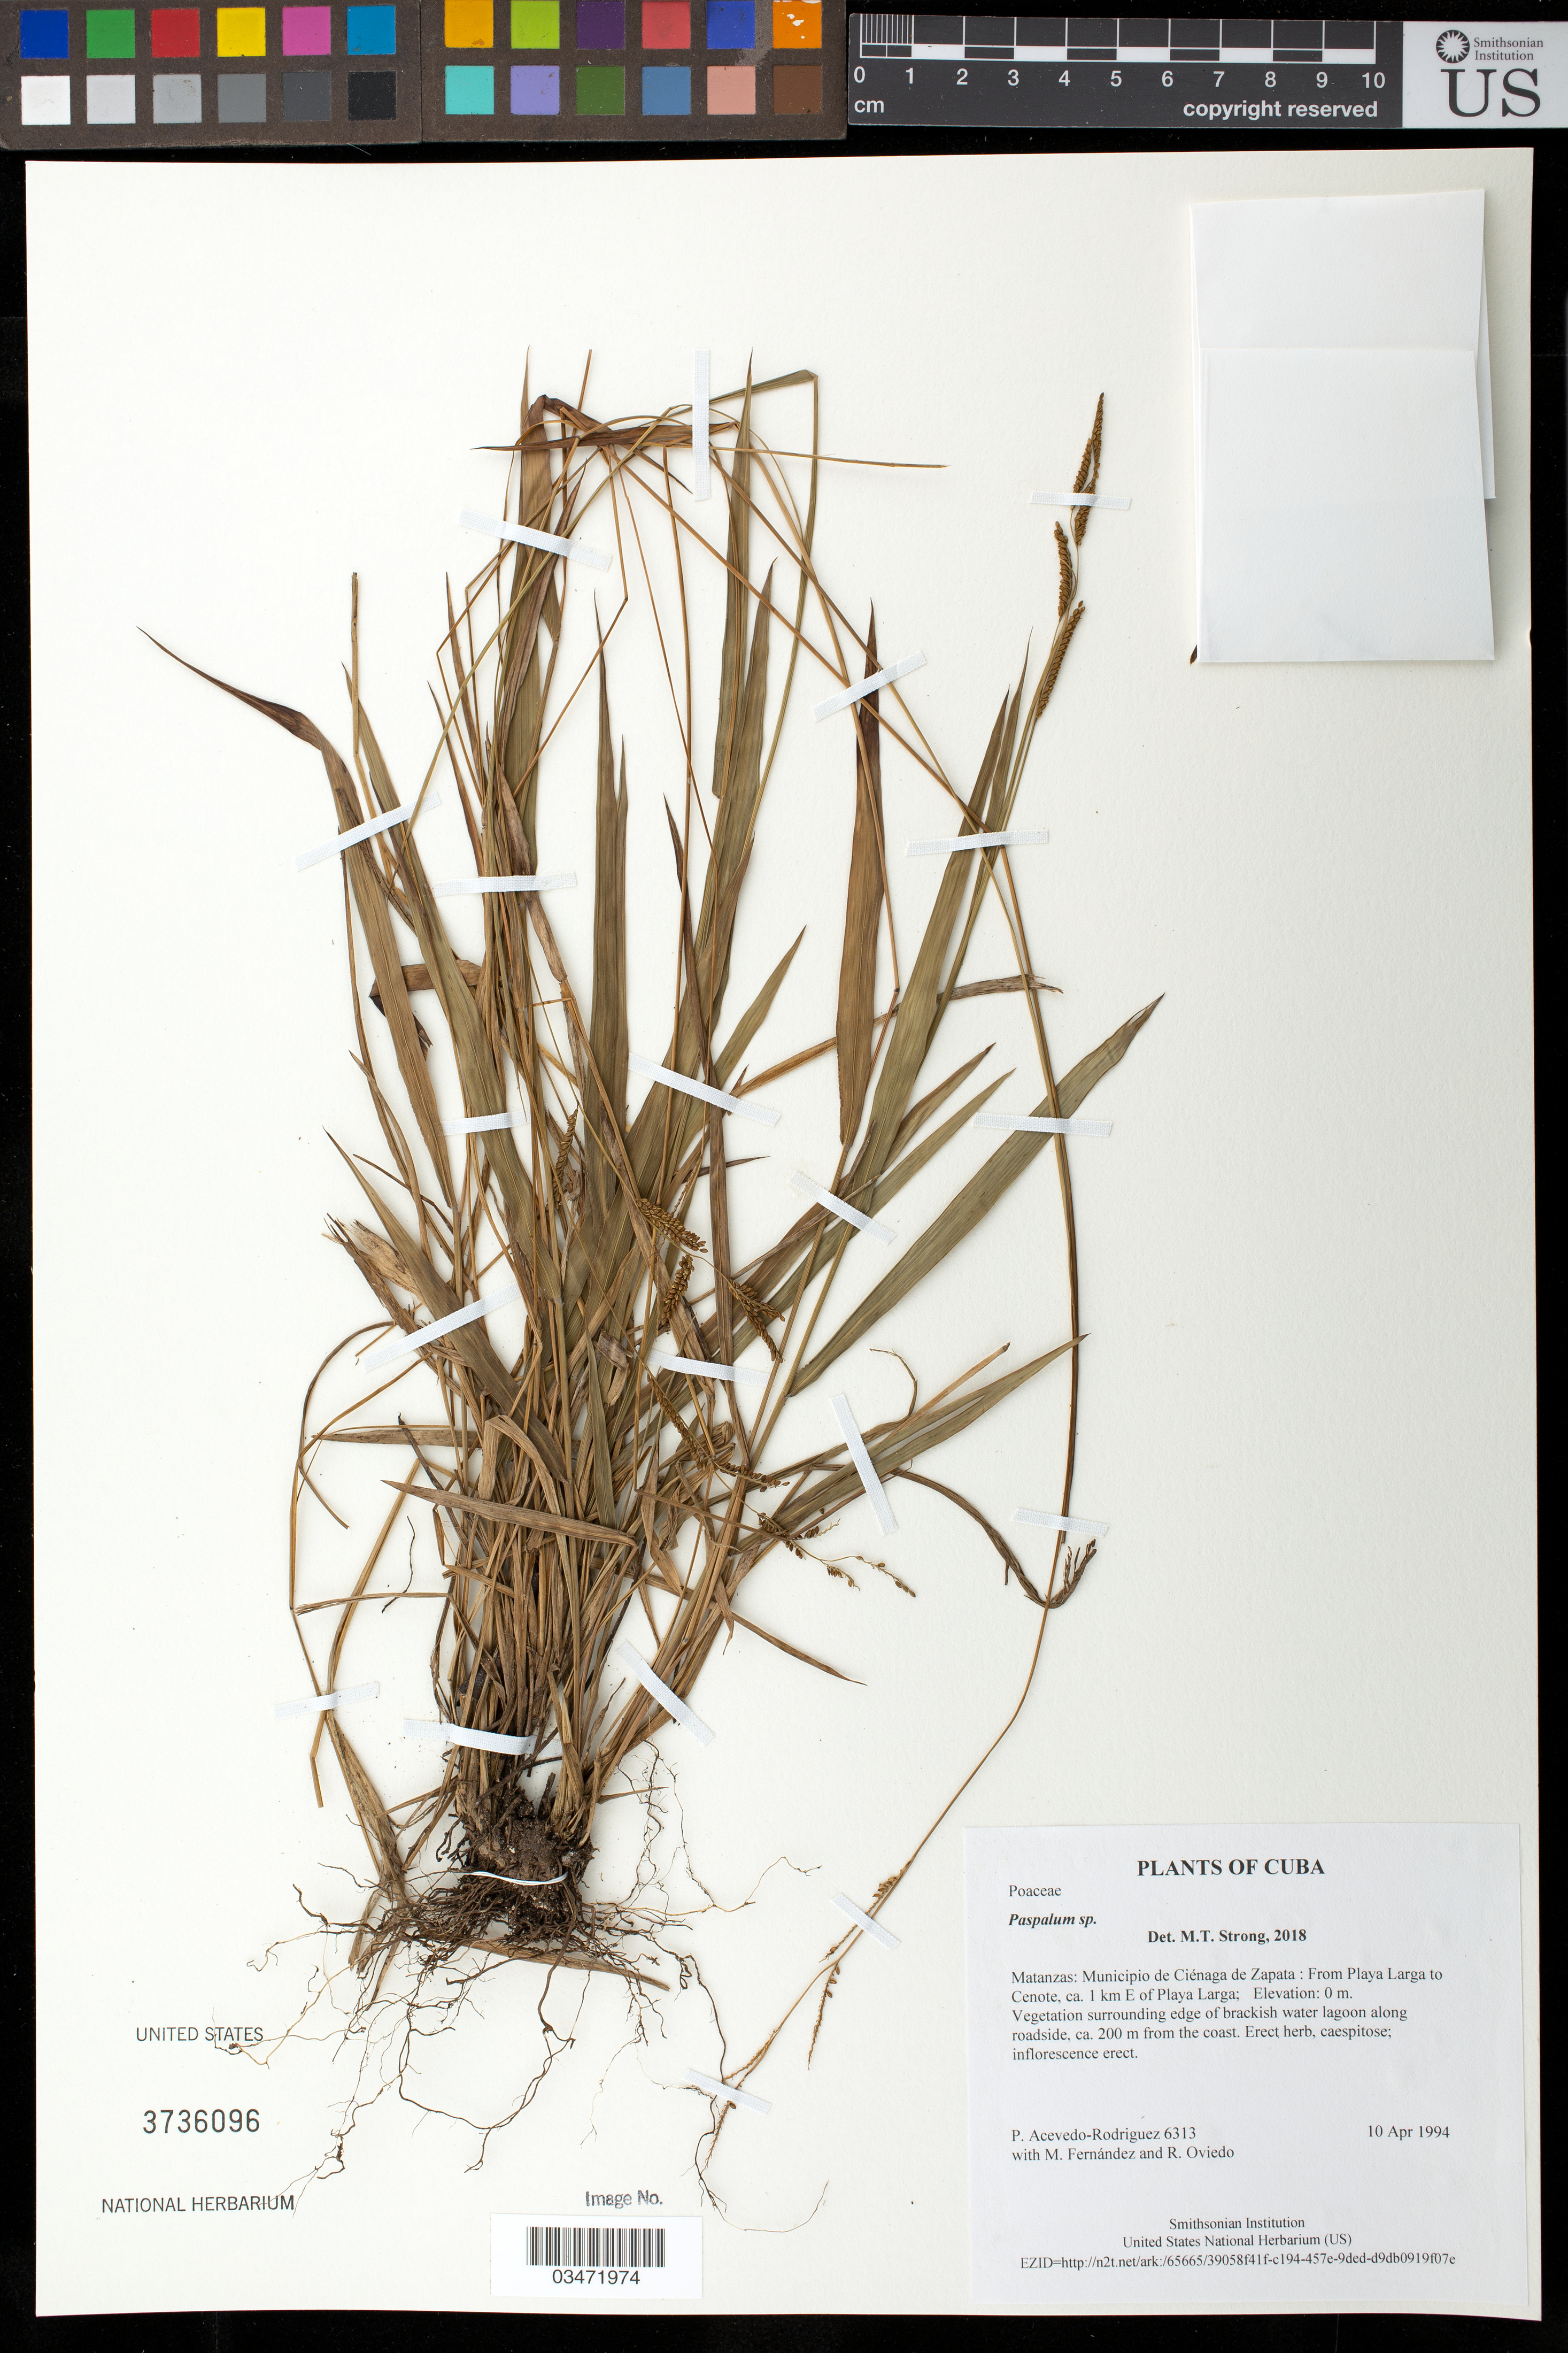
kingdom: Plantae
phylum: Tracheophyta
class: Liliopsida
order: Poales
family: Poaceae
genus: Paspalum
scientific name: Paspalum sp.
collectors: P. Acevedo-Rodr., M. Fernández & R. Oviedo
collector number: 6313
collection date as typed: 10 Apr 1994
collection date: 1994-04-10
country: Cuba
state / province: Matanzas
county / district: Municipio de Ciénaga de Zapata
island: Cuba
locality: From Playa Larga to Cenote, ca 1 km E of Playa Larga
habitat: Vegetation surrounding edge of brackish water lagoon along roadside, ca. 200 m from the coast.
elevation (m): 0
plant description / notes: US, NY, MO, K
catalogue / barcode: US 3736096